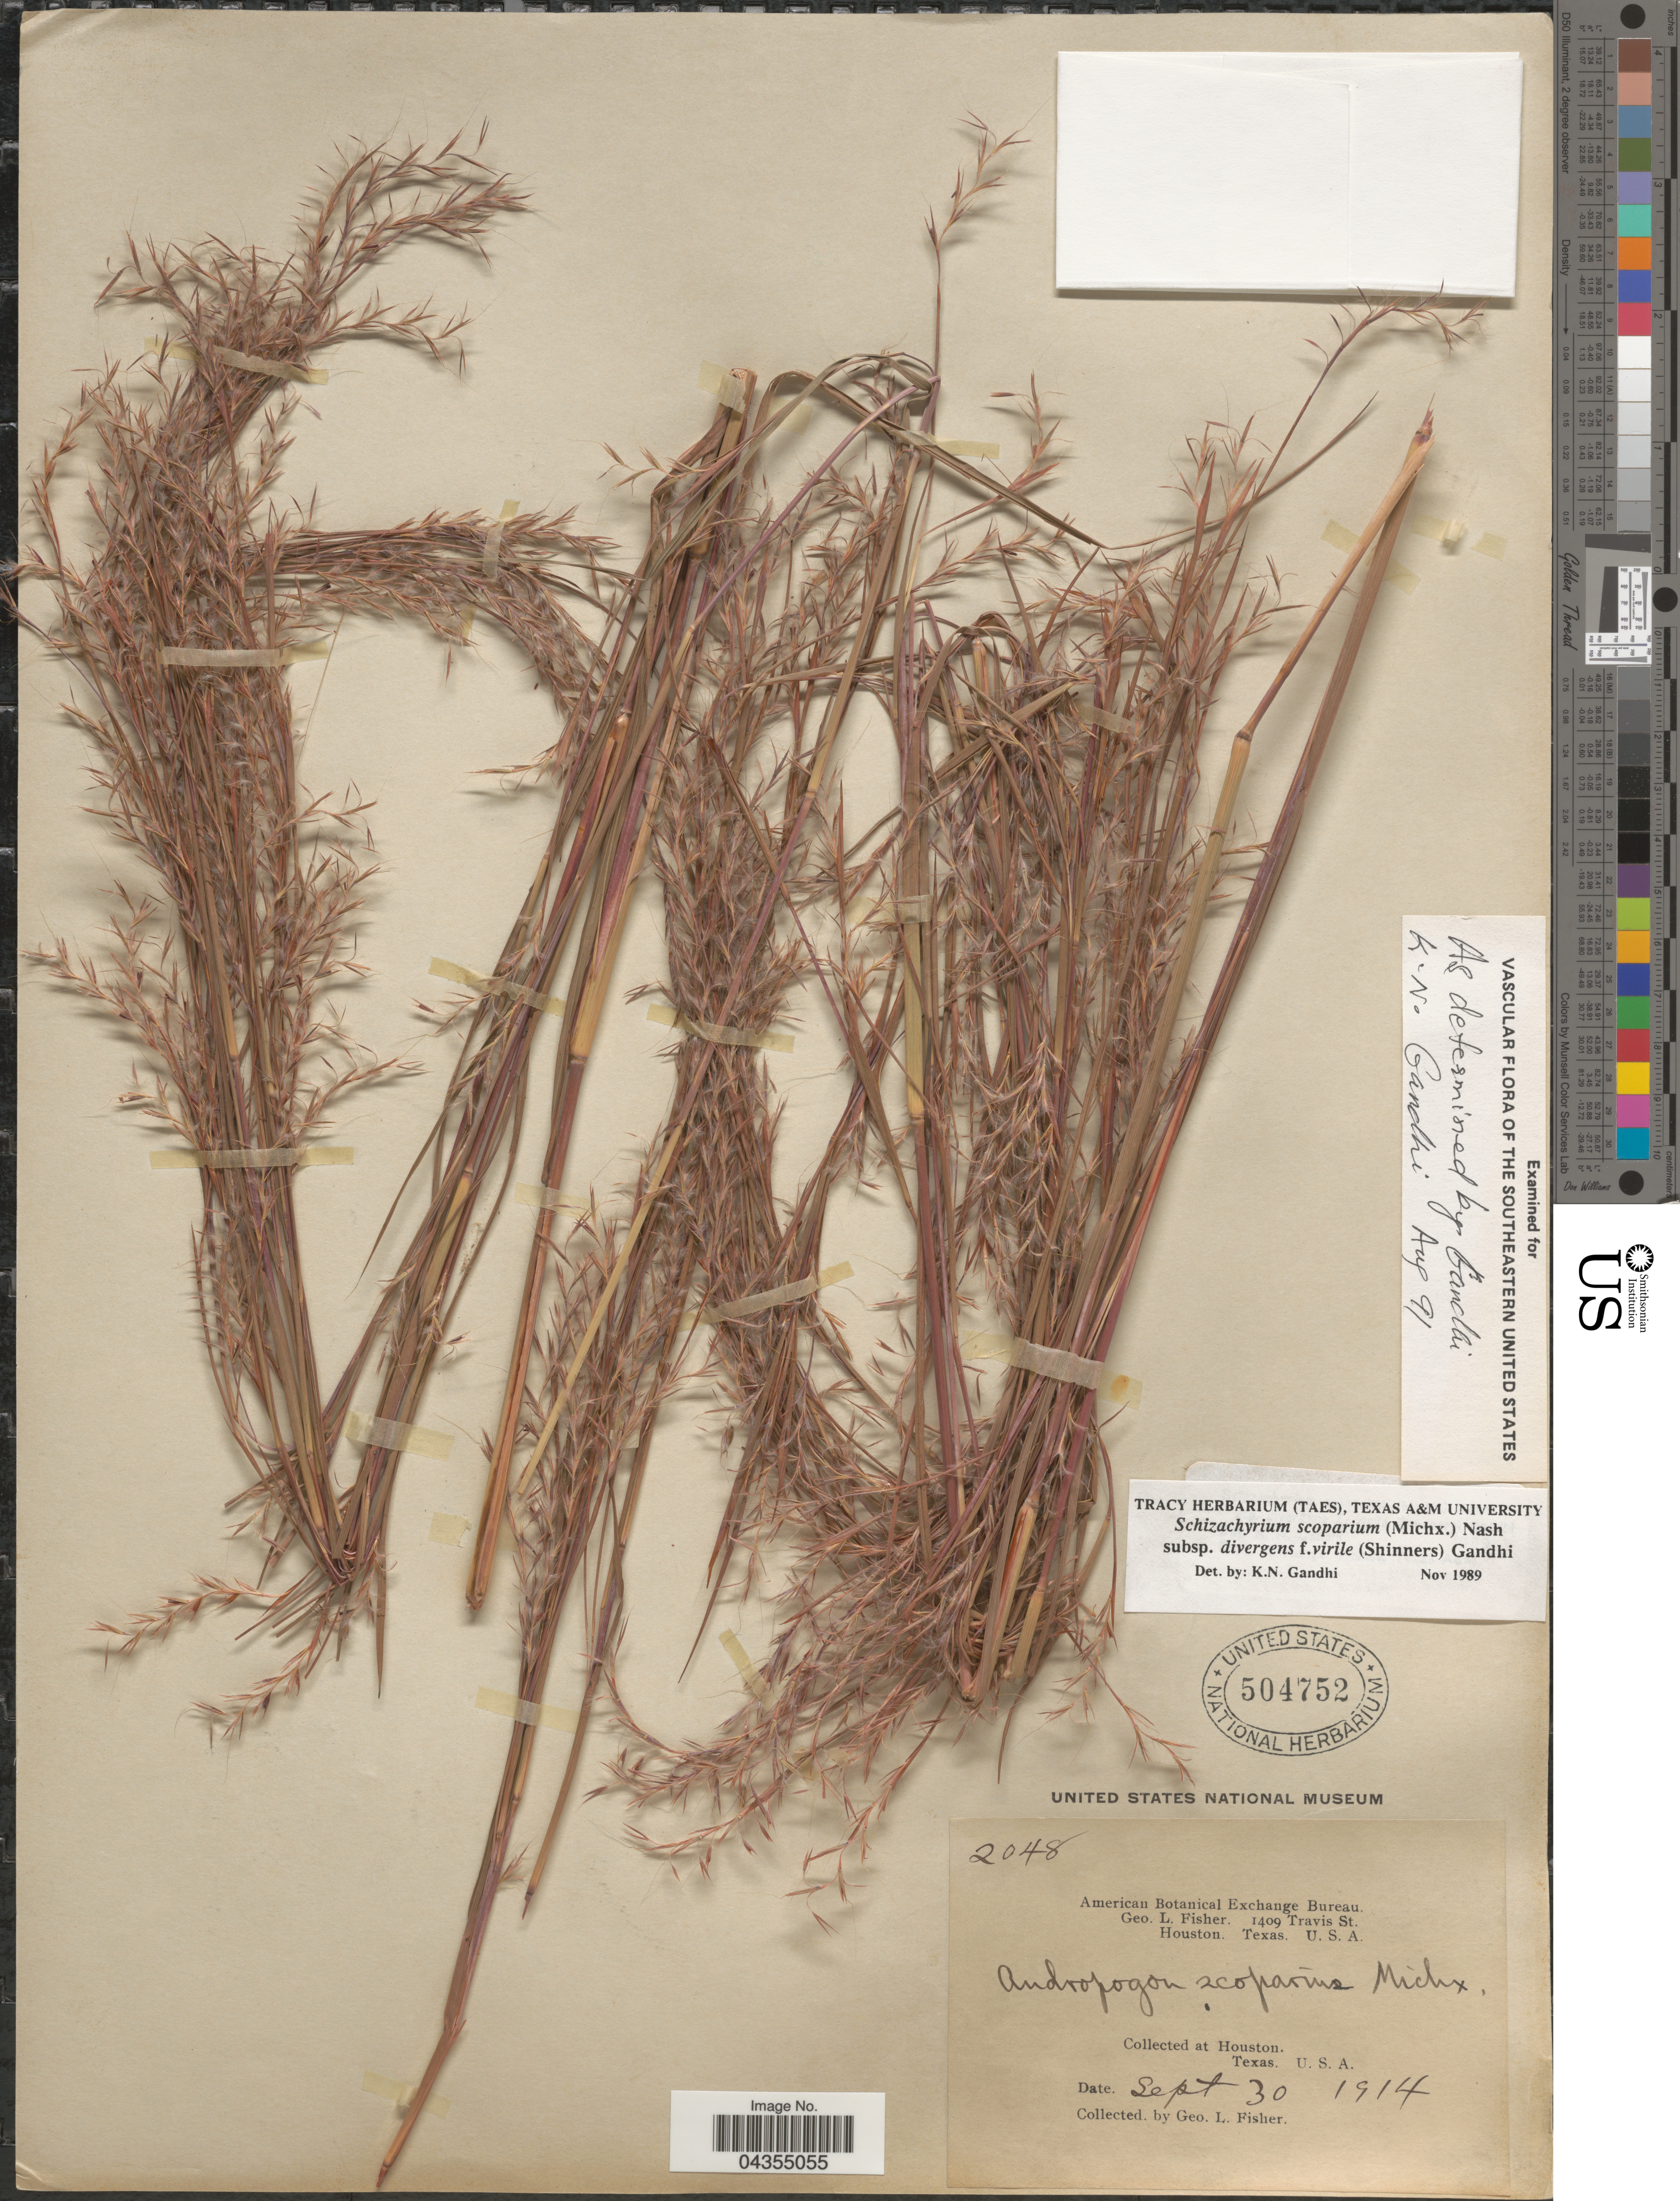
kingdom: Plantae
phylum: Tracheophyta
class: Liliopsida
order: Poales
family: Poaceae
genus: Schizachyrium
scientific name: Schizachyrium scoparium var. divergens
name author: (Hack.) Gould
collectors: G. L. Fisher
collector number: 2048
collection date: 1914-09-30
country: United States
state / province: Texas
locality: At Houston.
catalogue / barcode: US 504752